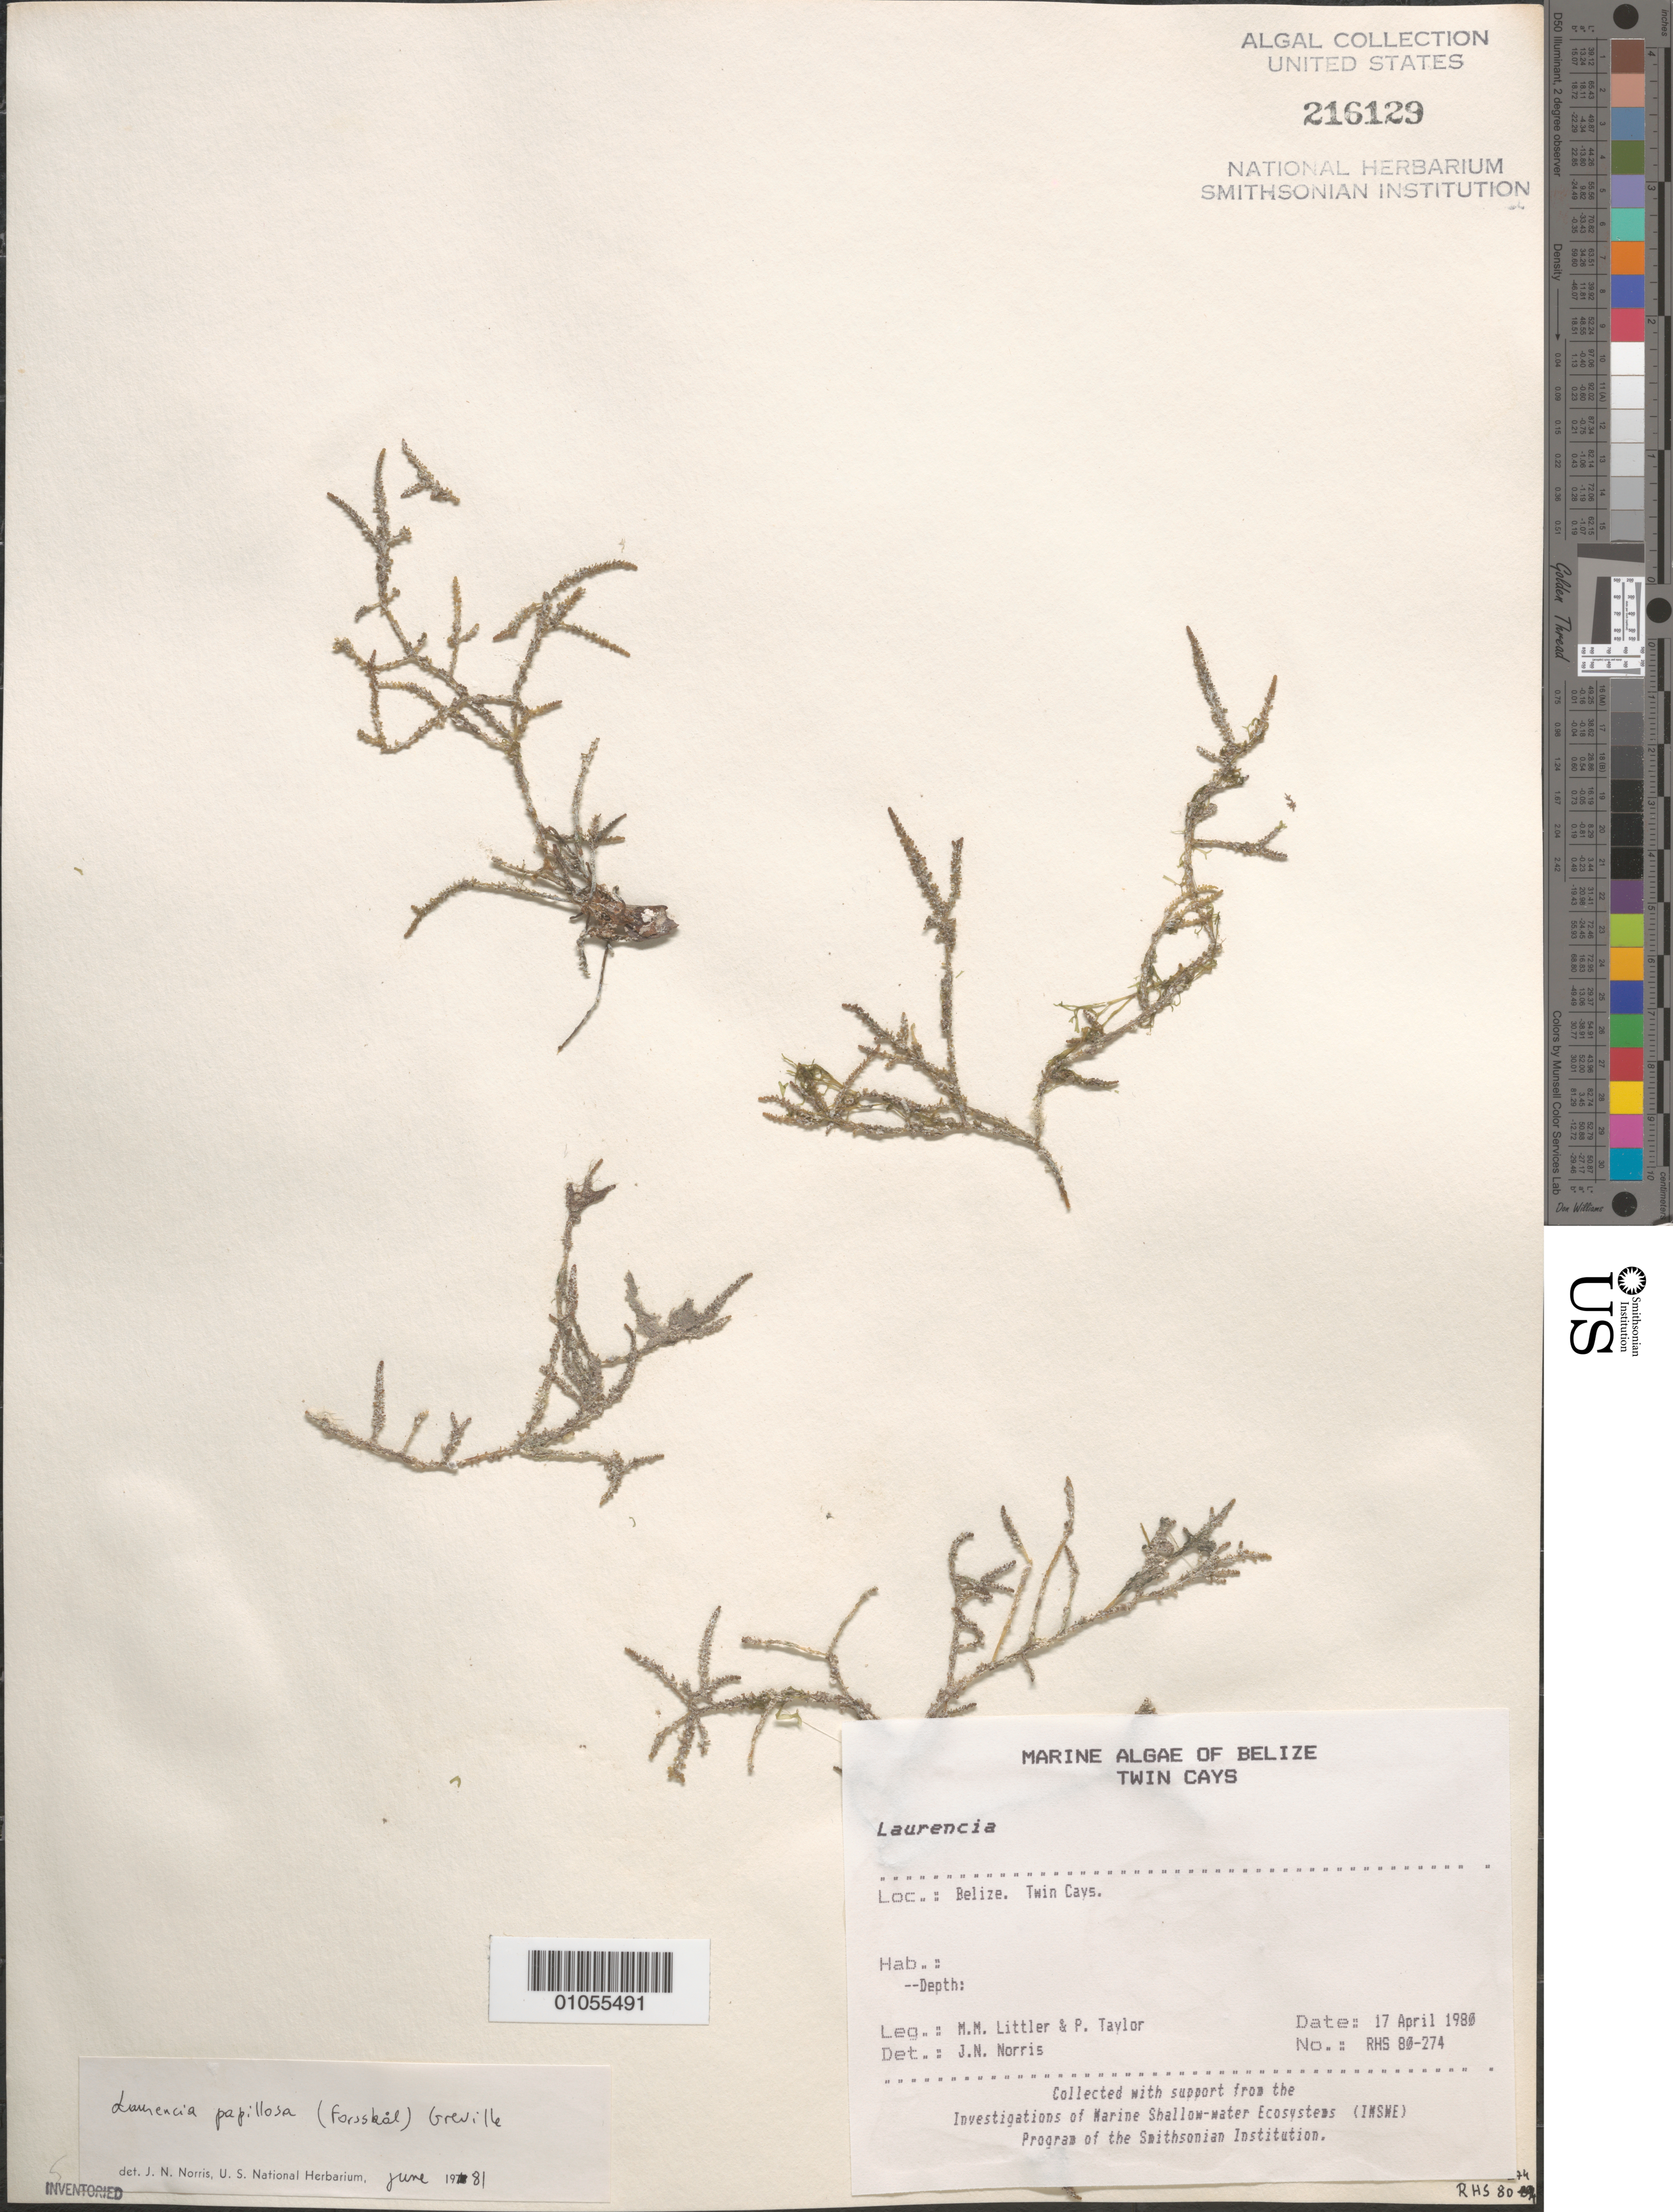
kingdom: Plantae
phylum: Rhodophyta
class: Florideophyceae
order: Ceramiales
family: Rhodomelaceae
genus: Palisada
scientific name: Palisada perforata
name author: (Bory) K.W. Nam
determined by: Algae name updating Project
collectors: M. M. Littler & P. R. Taylor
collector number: RHS 80-274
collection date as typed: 17 Apr 1980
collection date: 1980-04-17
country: Belize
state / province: Stann Creek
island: Twin Cays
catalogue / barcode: US 216129